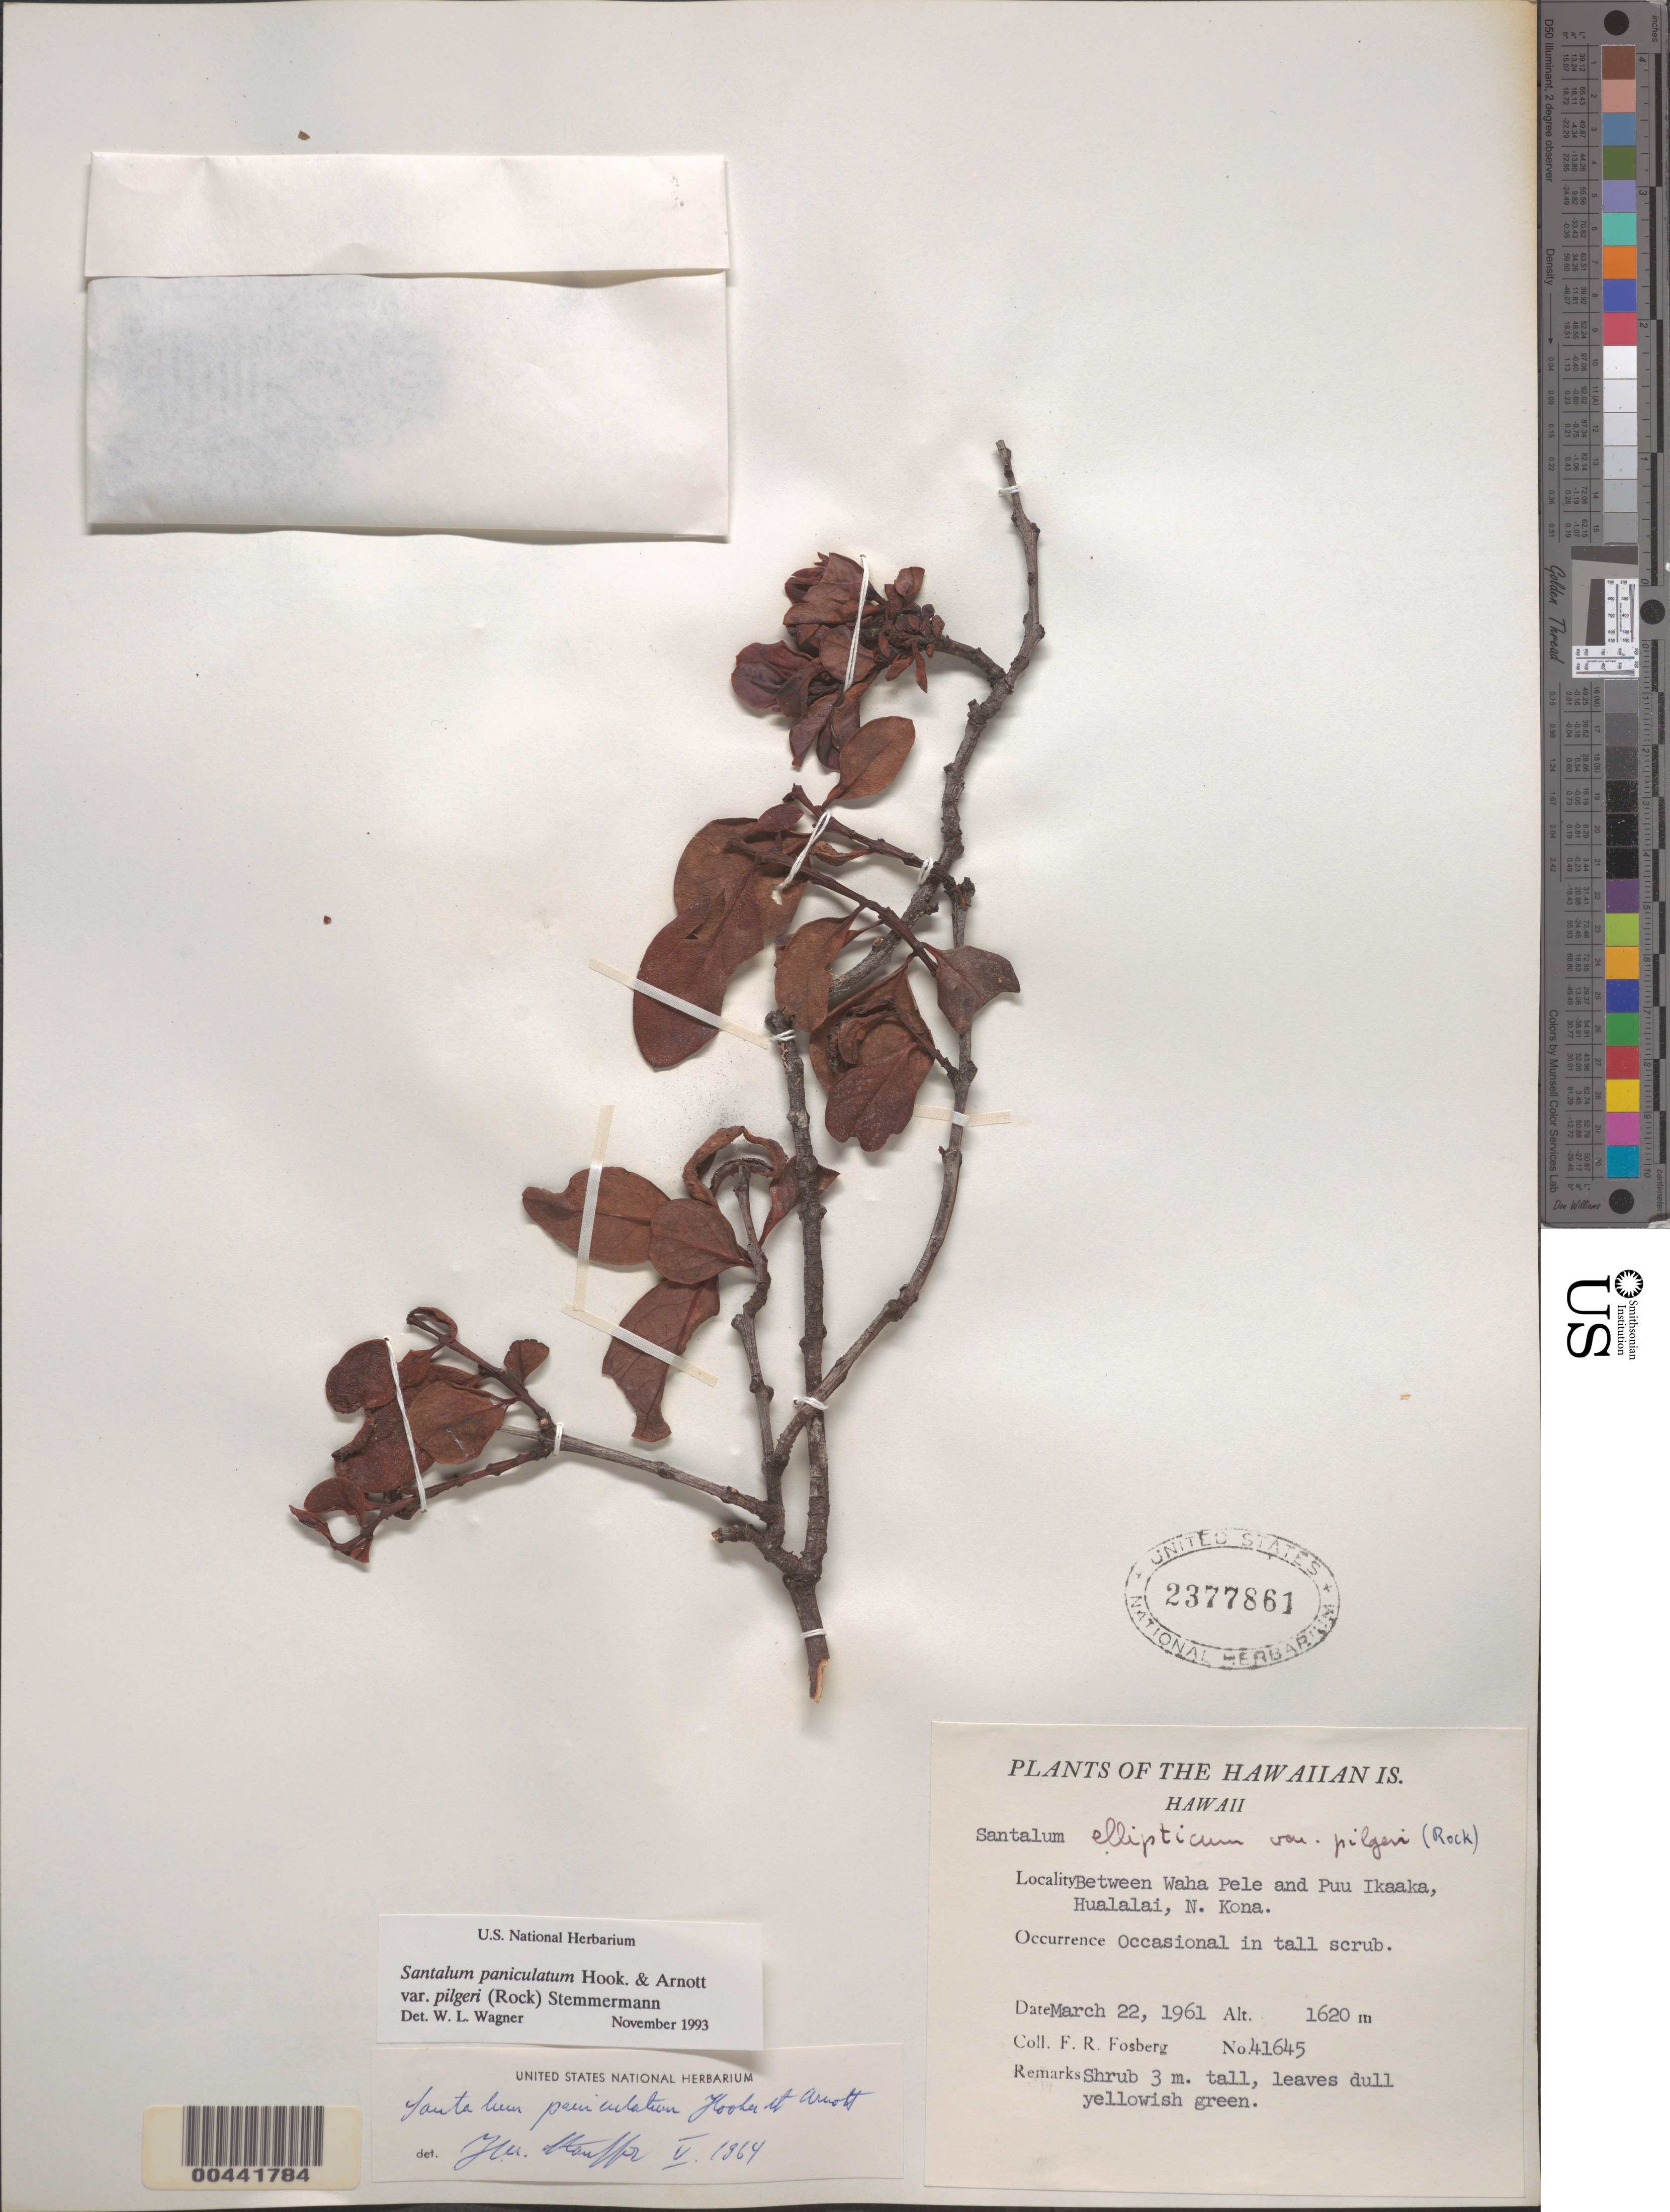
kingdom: Plantae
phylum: Tracheophyta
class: Magnoliopsida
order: Santalales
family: Santalaceae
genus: Santalum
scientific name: Santalum paniculatum var. pilgeri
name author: (Rock) Stemmerm.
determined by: Wagner, W. L., (BOT), Smithsonian Institution - National Museum of Natural History (UNITED STATES)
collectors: F. R. Fosberg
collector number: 41645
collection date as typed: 22 Mar 1961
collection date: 1961-03-22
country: United States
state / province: Hawaii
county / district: Hawaii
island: Hawaii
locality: Between Waha Pele and Puu Ikaaka, Hualalai, N. Kona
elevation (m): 1620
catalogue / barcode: US 2377861